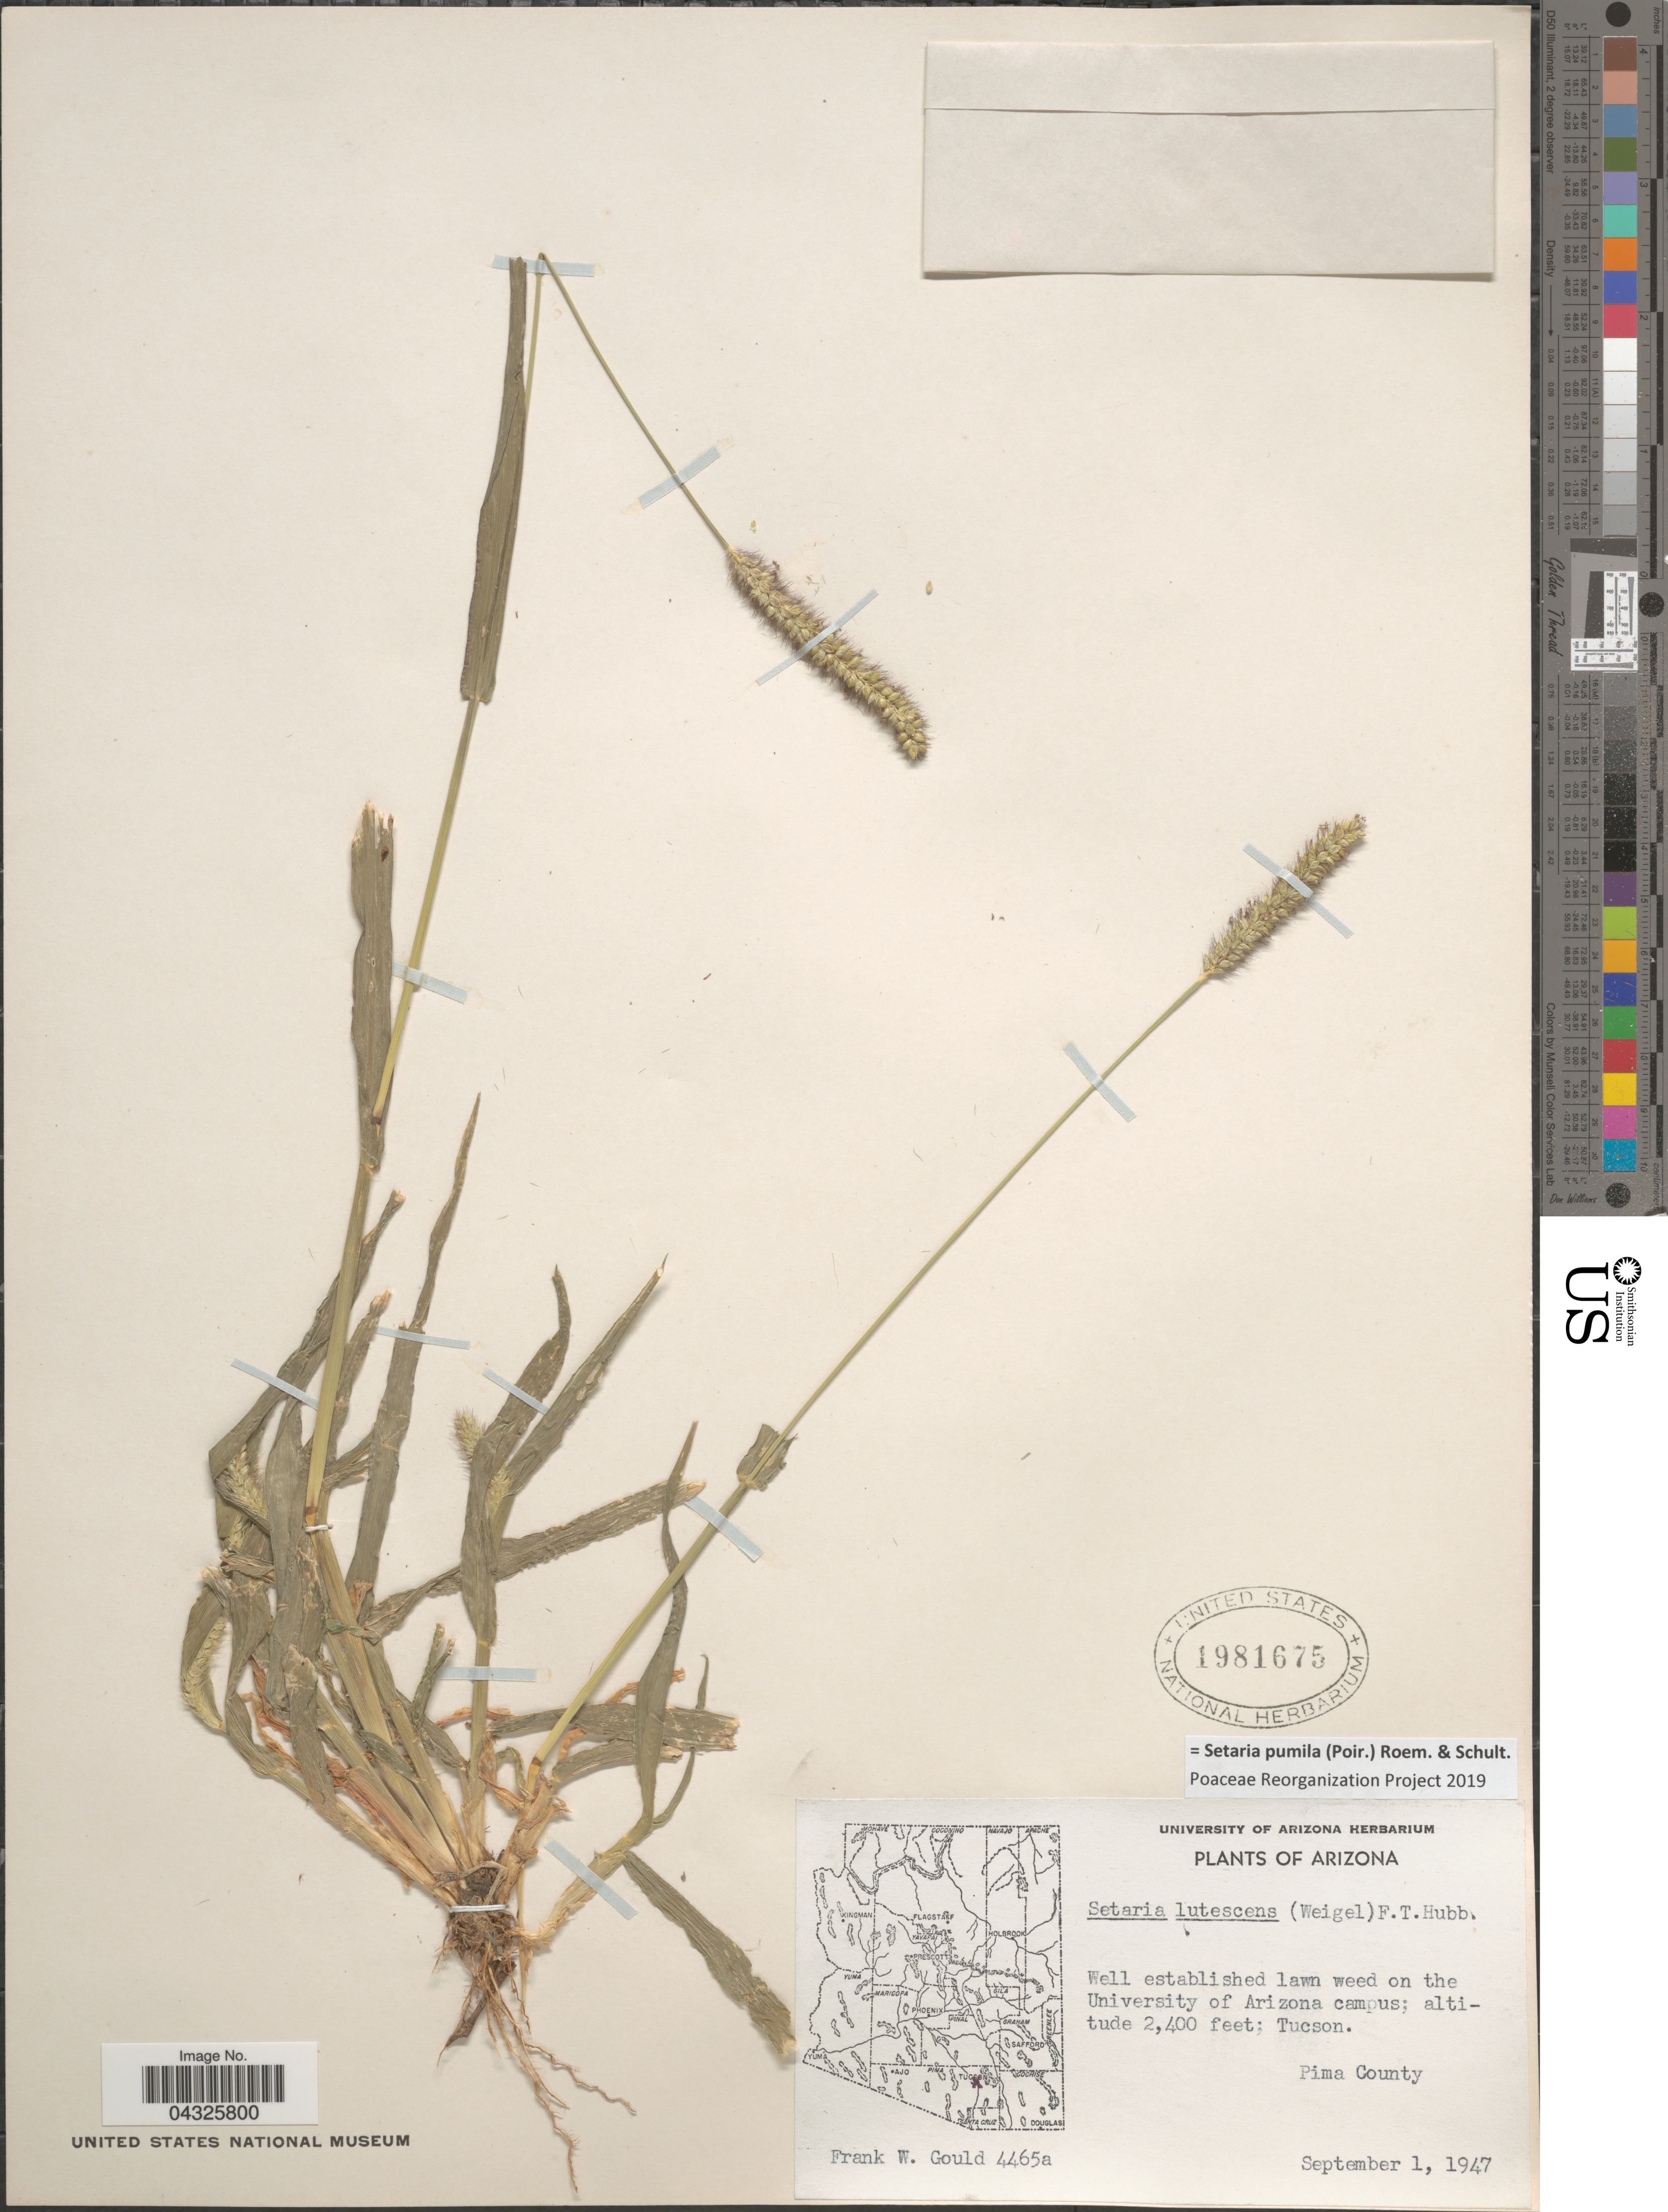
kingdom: Plantae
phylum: Tracheophyta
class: Liliopsida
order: Poales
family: Poaceae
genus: Setaria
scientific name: Setaria pumila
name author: (Poir.) Roem. & Schult.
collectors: F. W. Gould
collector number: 4465a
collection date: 1947-09-01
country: United States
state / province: Arizona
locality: On the University of Arizona campus; Tucson. Pima County.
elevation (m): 732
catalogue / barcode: US 1981675